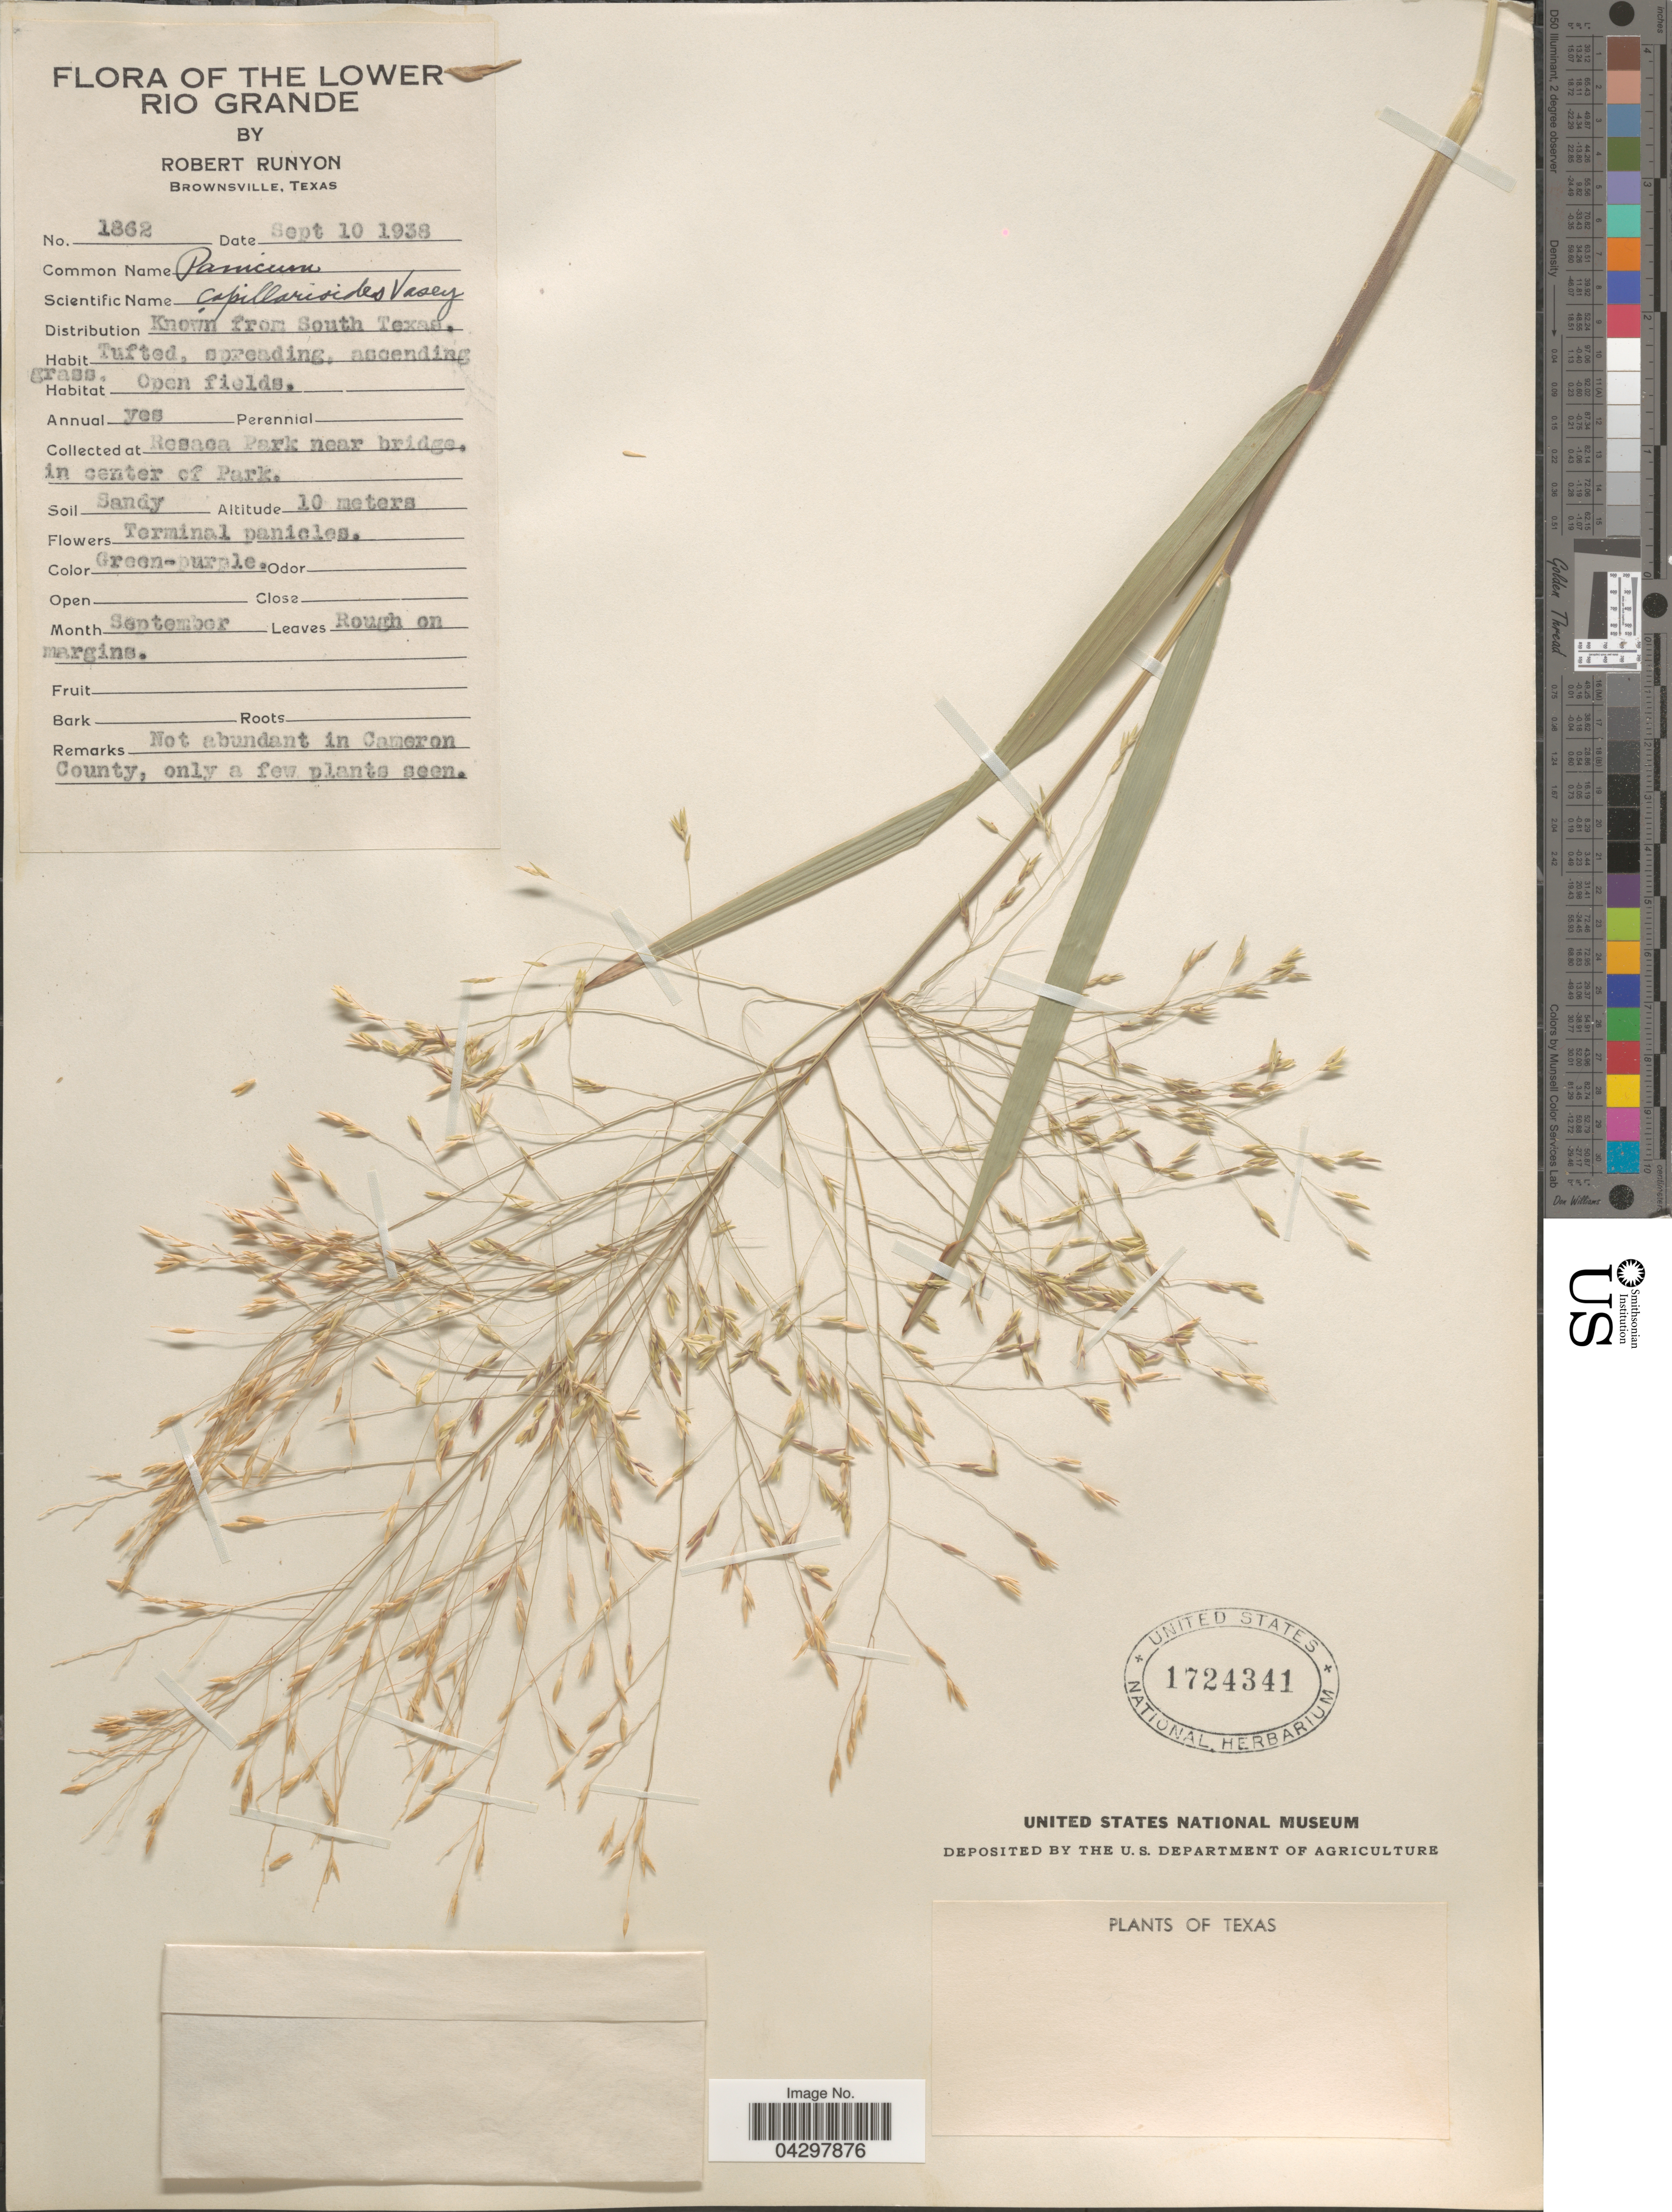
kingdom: Plantae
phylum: Tracheophyta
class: Liliopsida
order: Poales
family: Poaceae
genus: Panicum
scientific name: Panicum capillarioides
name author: Vasey in J.M. Coult.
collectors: R. Runyon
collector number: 1862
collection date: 1938-09-10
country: United States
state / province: Texas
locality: The Lower Rio Grande. At Resaca Park near bridge, in center of Park.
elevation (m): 10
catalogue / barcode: US 1724341